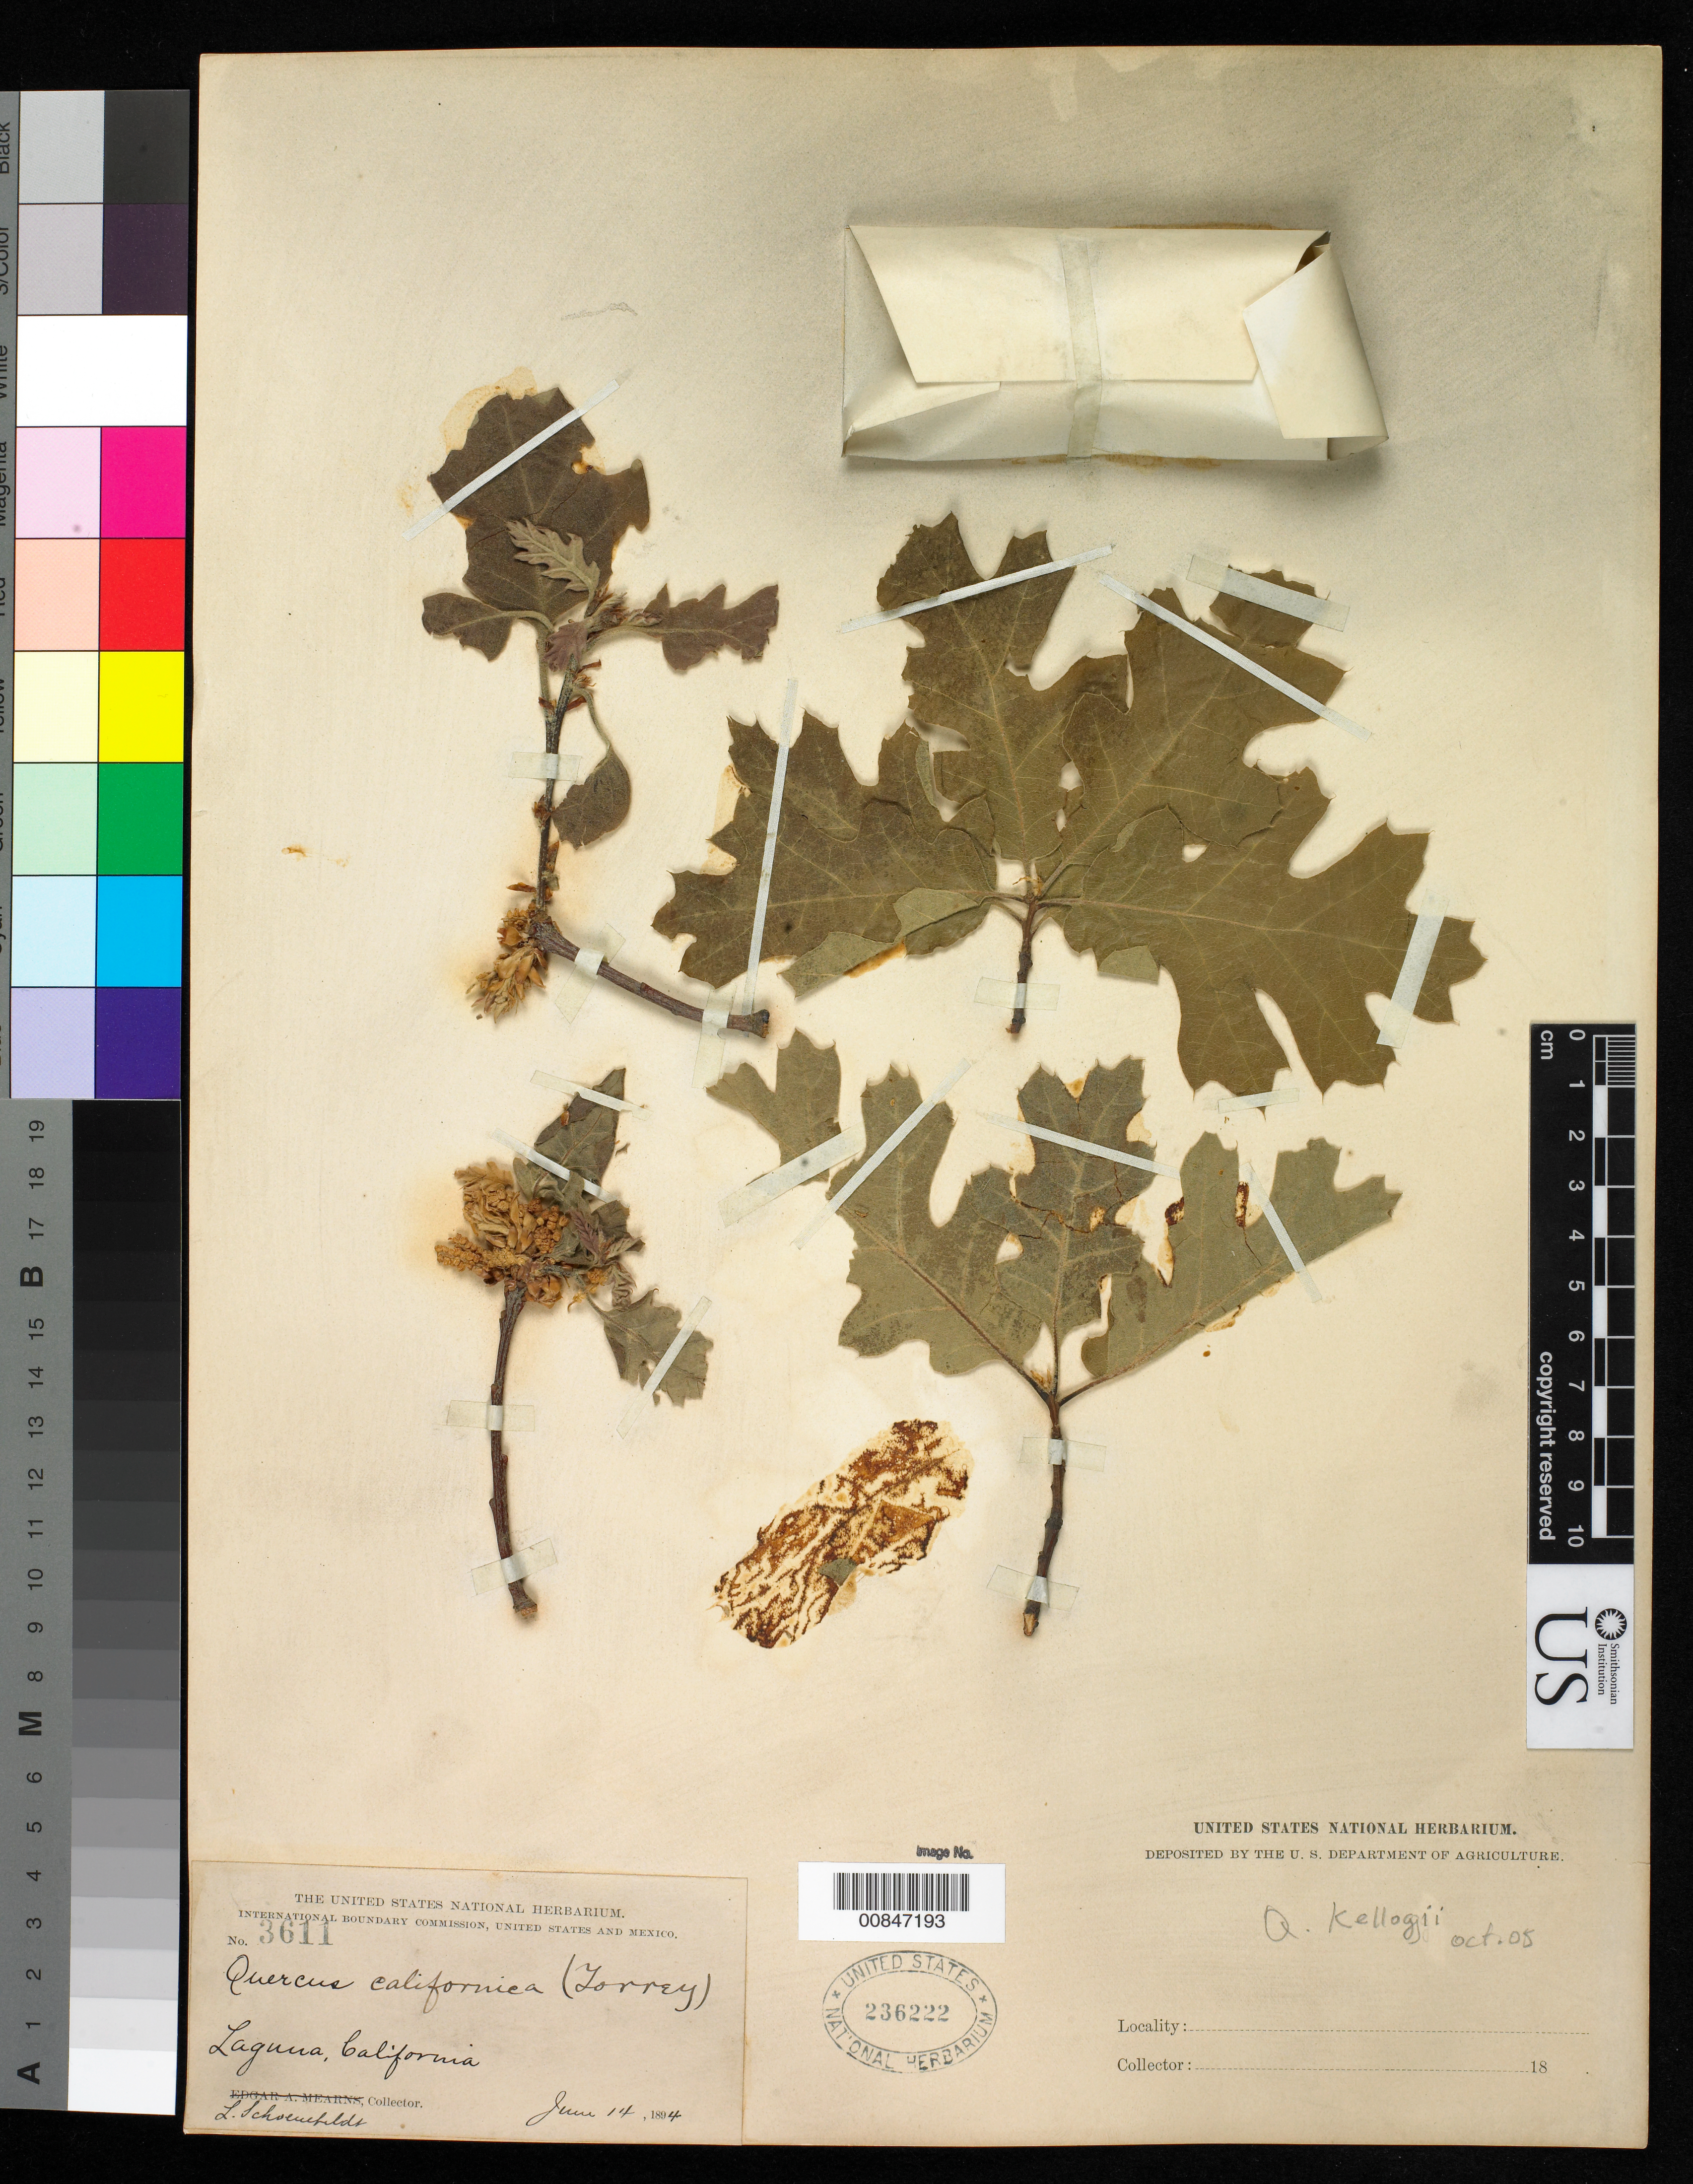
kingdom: Plantae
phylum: Tracheophyta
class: Magnoliopsida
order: Fagales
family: Fagaceae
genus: Quercus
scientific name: Quercus kelloggii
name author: Newb.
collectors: L. Schoenfeldt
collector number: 3611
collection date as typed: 14 Jun 1894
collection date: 1894-06-14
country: United States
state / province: California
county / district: Orange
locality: Laguna, California.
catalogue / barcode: US 236222